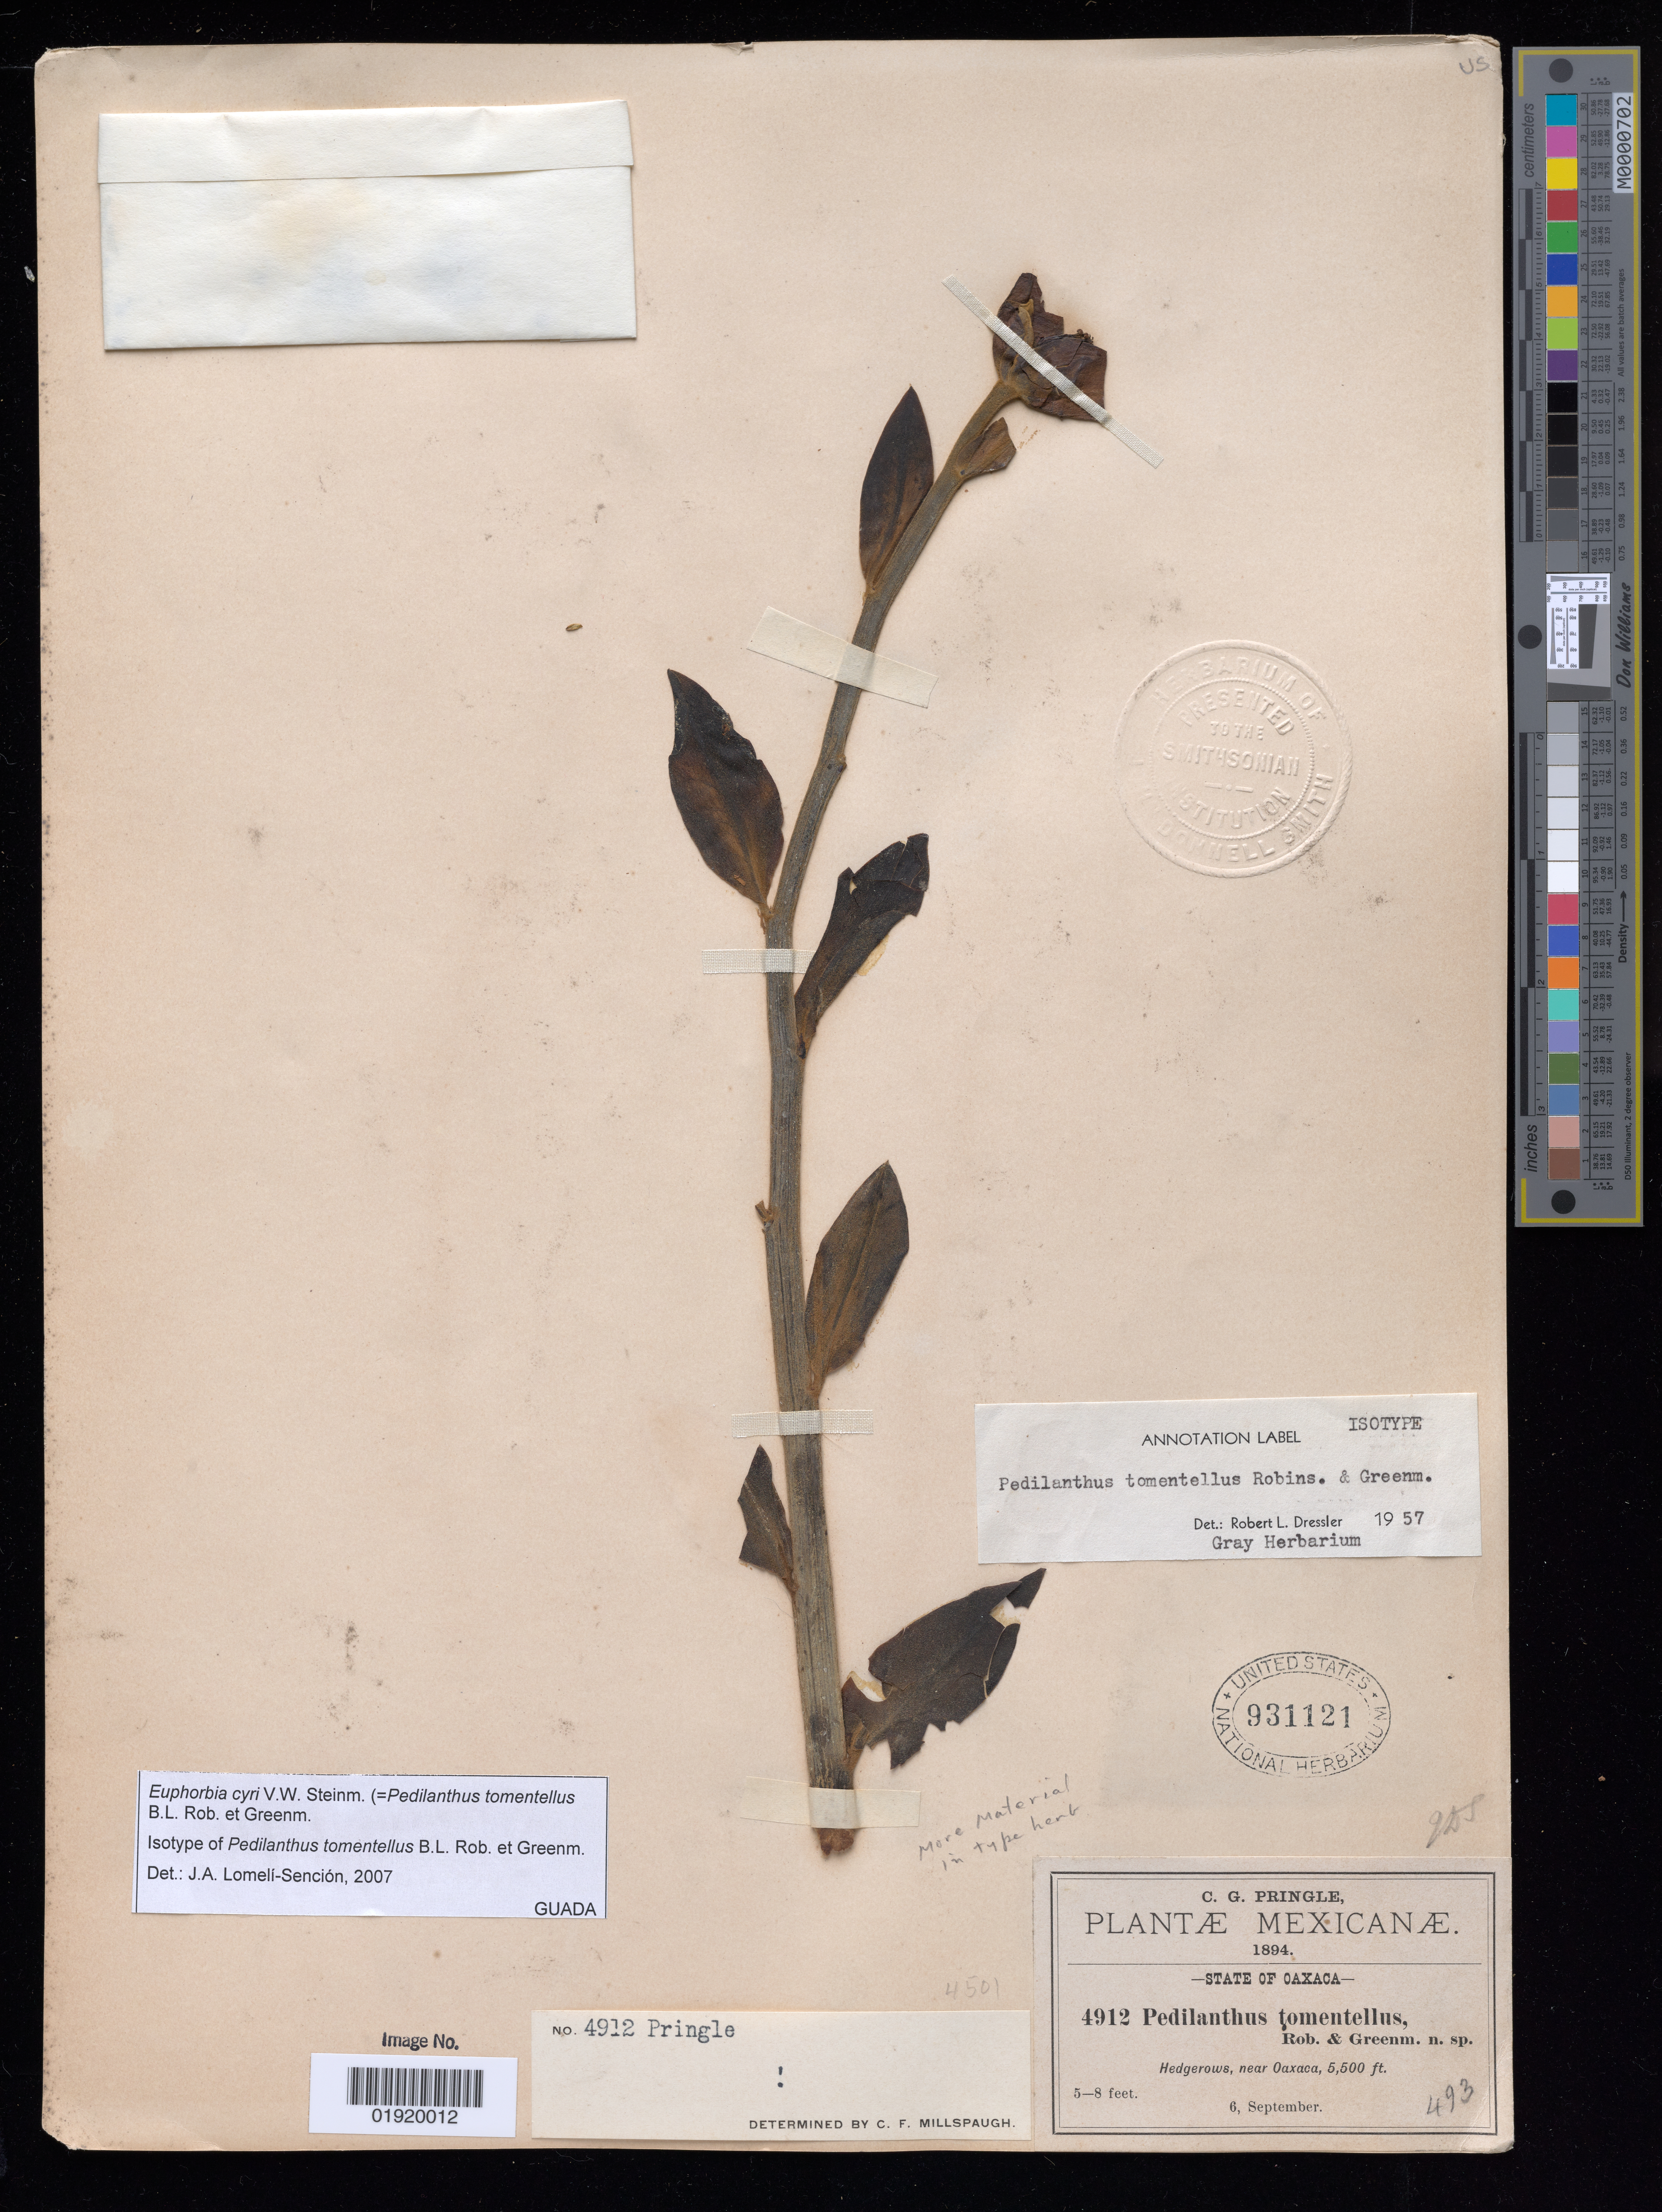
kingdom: Plantae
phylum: Tracheophyta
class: Magnoliopsida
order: Malpighiales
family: Euphorbiaceae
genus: Pedilanthus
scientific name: Pedilanthus tomentellus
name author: B.L. Rob. & Greenm.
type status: Isosyntype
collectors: C. G. Pringle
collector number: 4912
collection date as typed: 06 Sep 1894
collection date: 1894-09-06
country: Mexico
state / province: Oaxaca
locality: State of Oaxaca. Near Oaxaca.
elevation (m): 1676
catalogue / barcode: US 931121